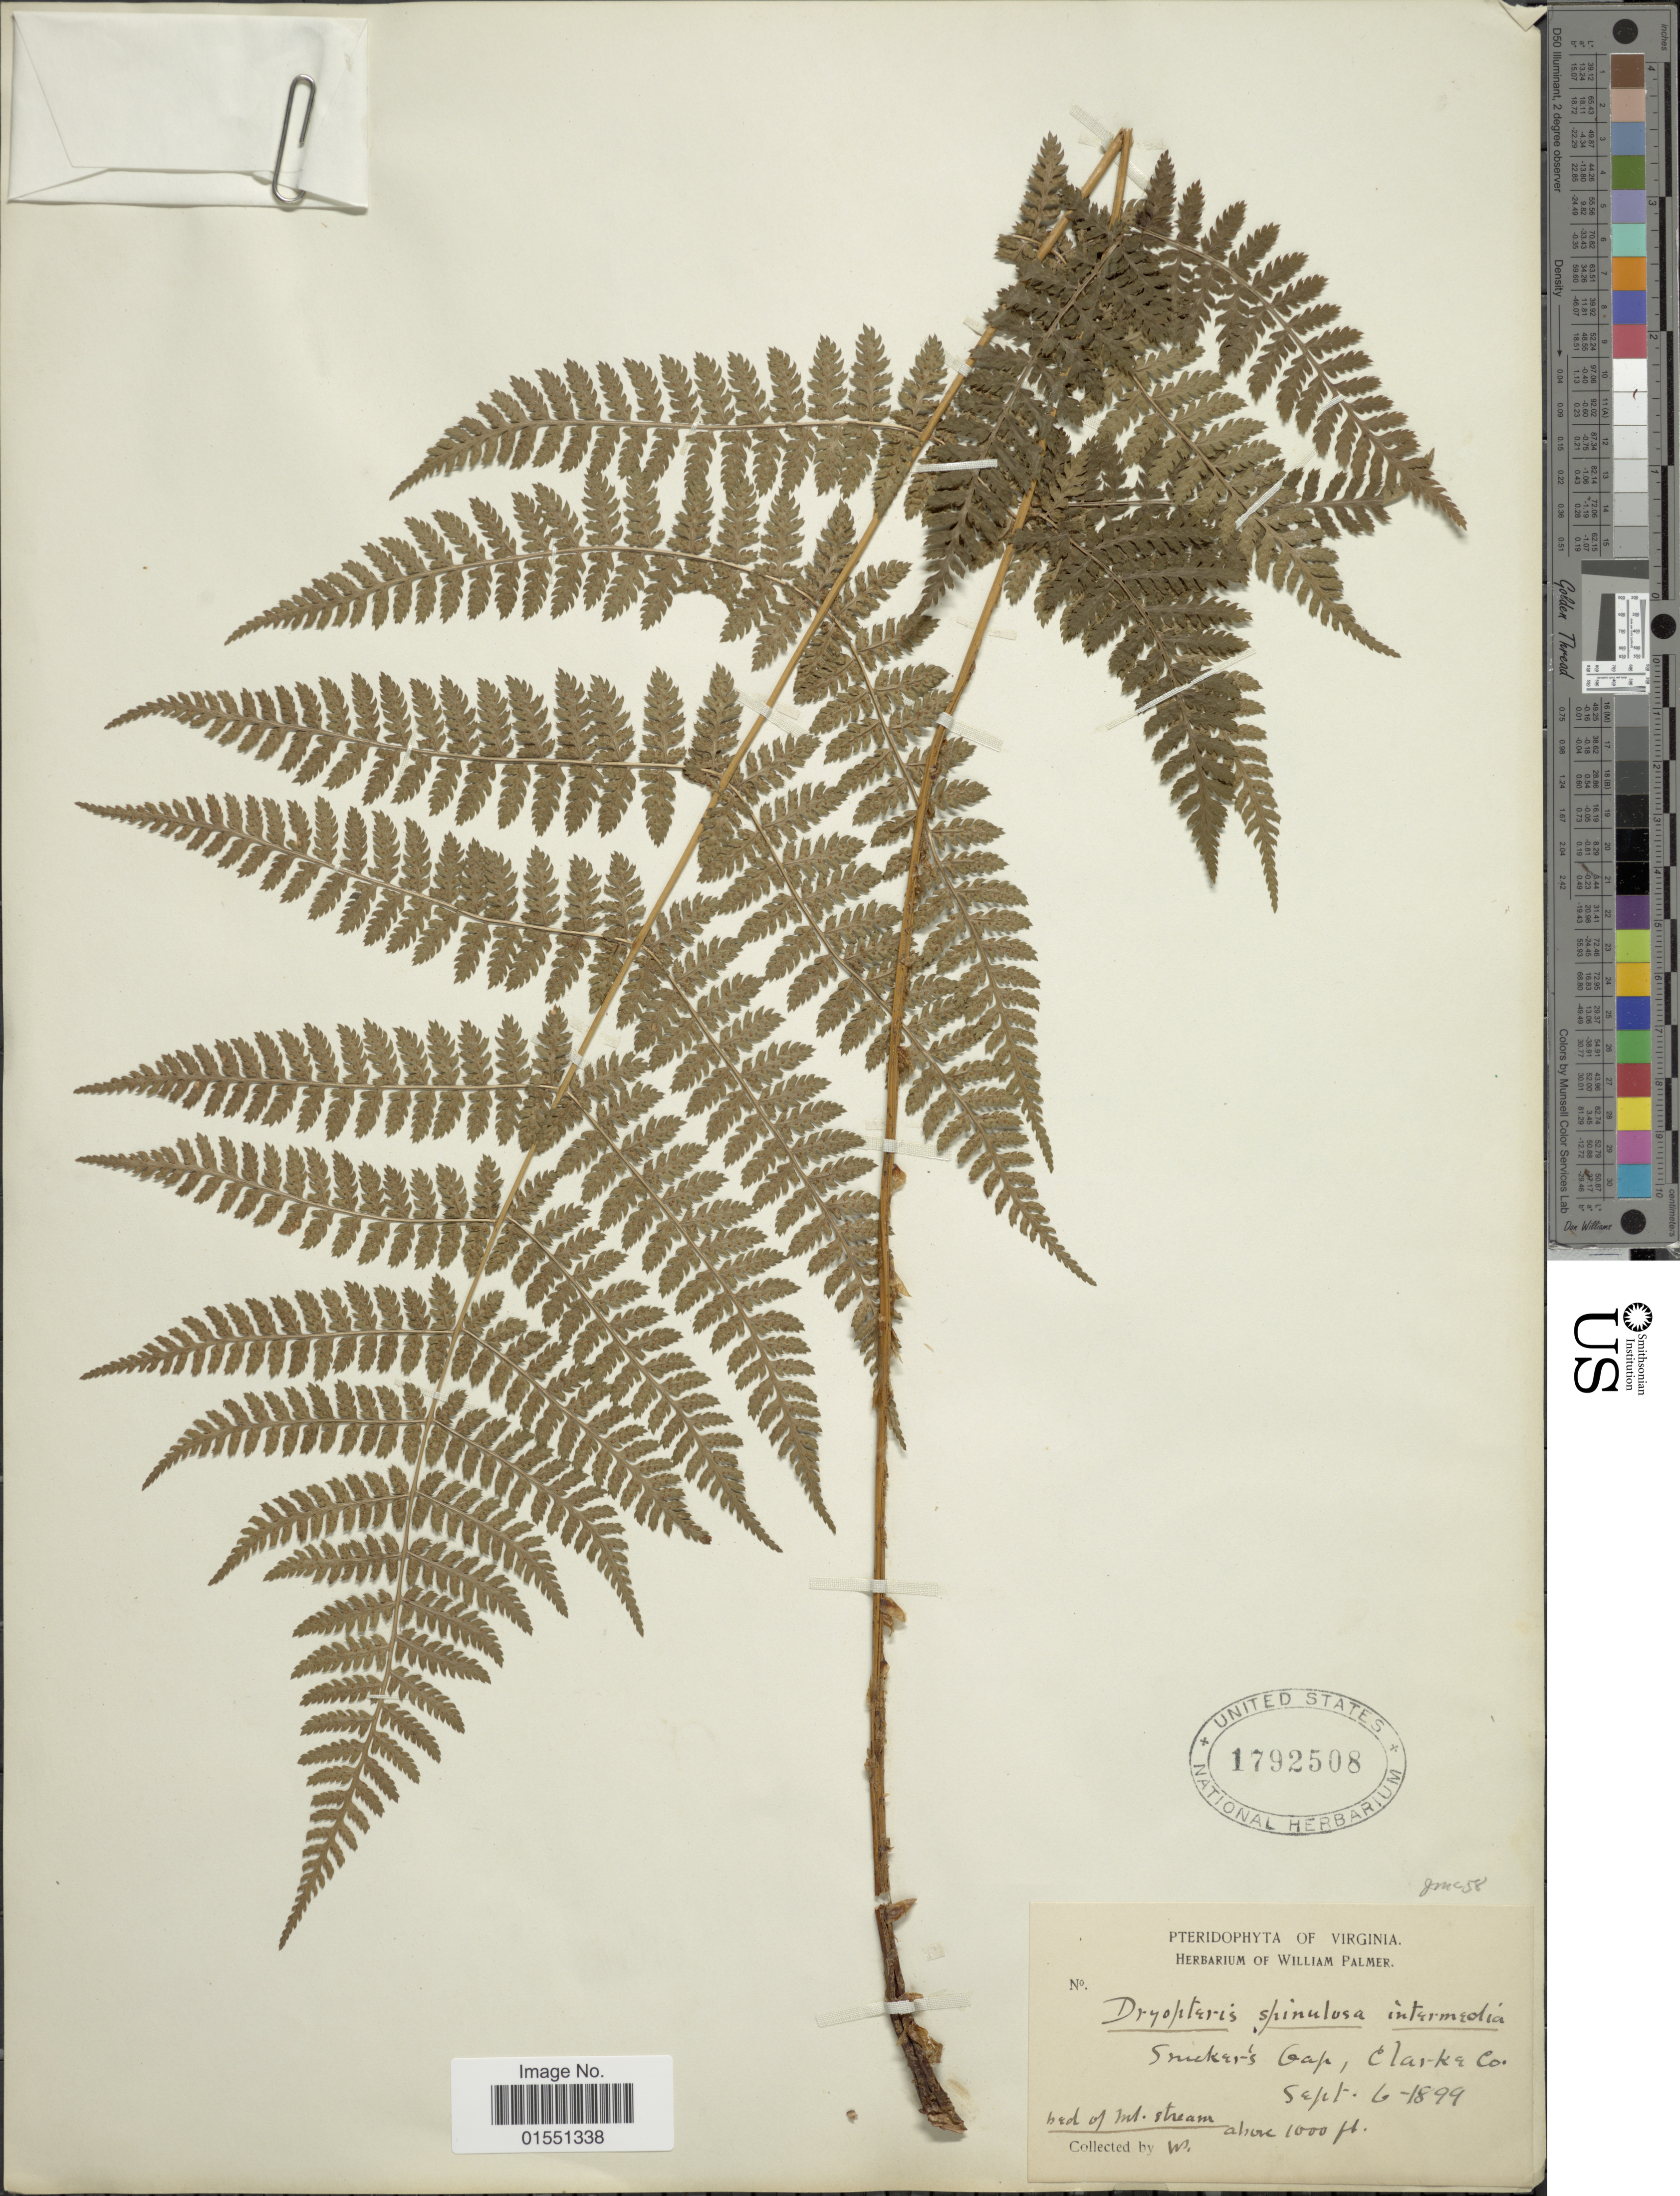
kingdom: Plantae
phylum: Tracheophyta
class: Polypodiopsida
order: Polypodiales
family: Dryopteridaceae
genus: Dryopteris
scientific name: Dryopteris intermedia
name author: (Muhl.) A. Gray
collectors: ex herb. William Palmer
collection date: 1899-09-06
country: United States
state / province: Virginia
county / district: Clarke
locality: Snicker's Gap, Clarke Co.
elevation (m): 305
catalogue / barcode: US 1792508